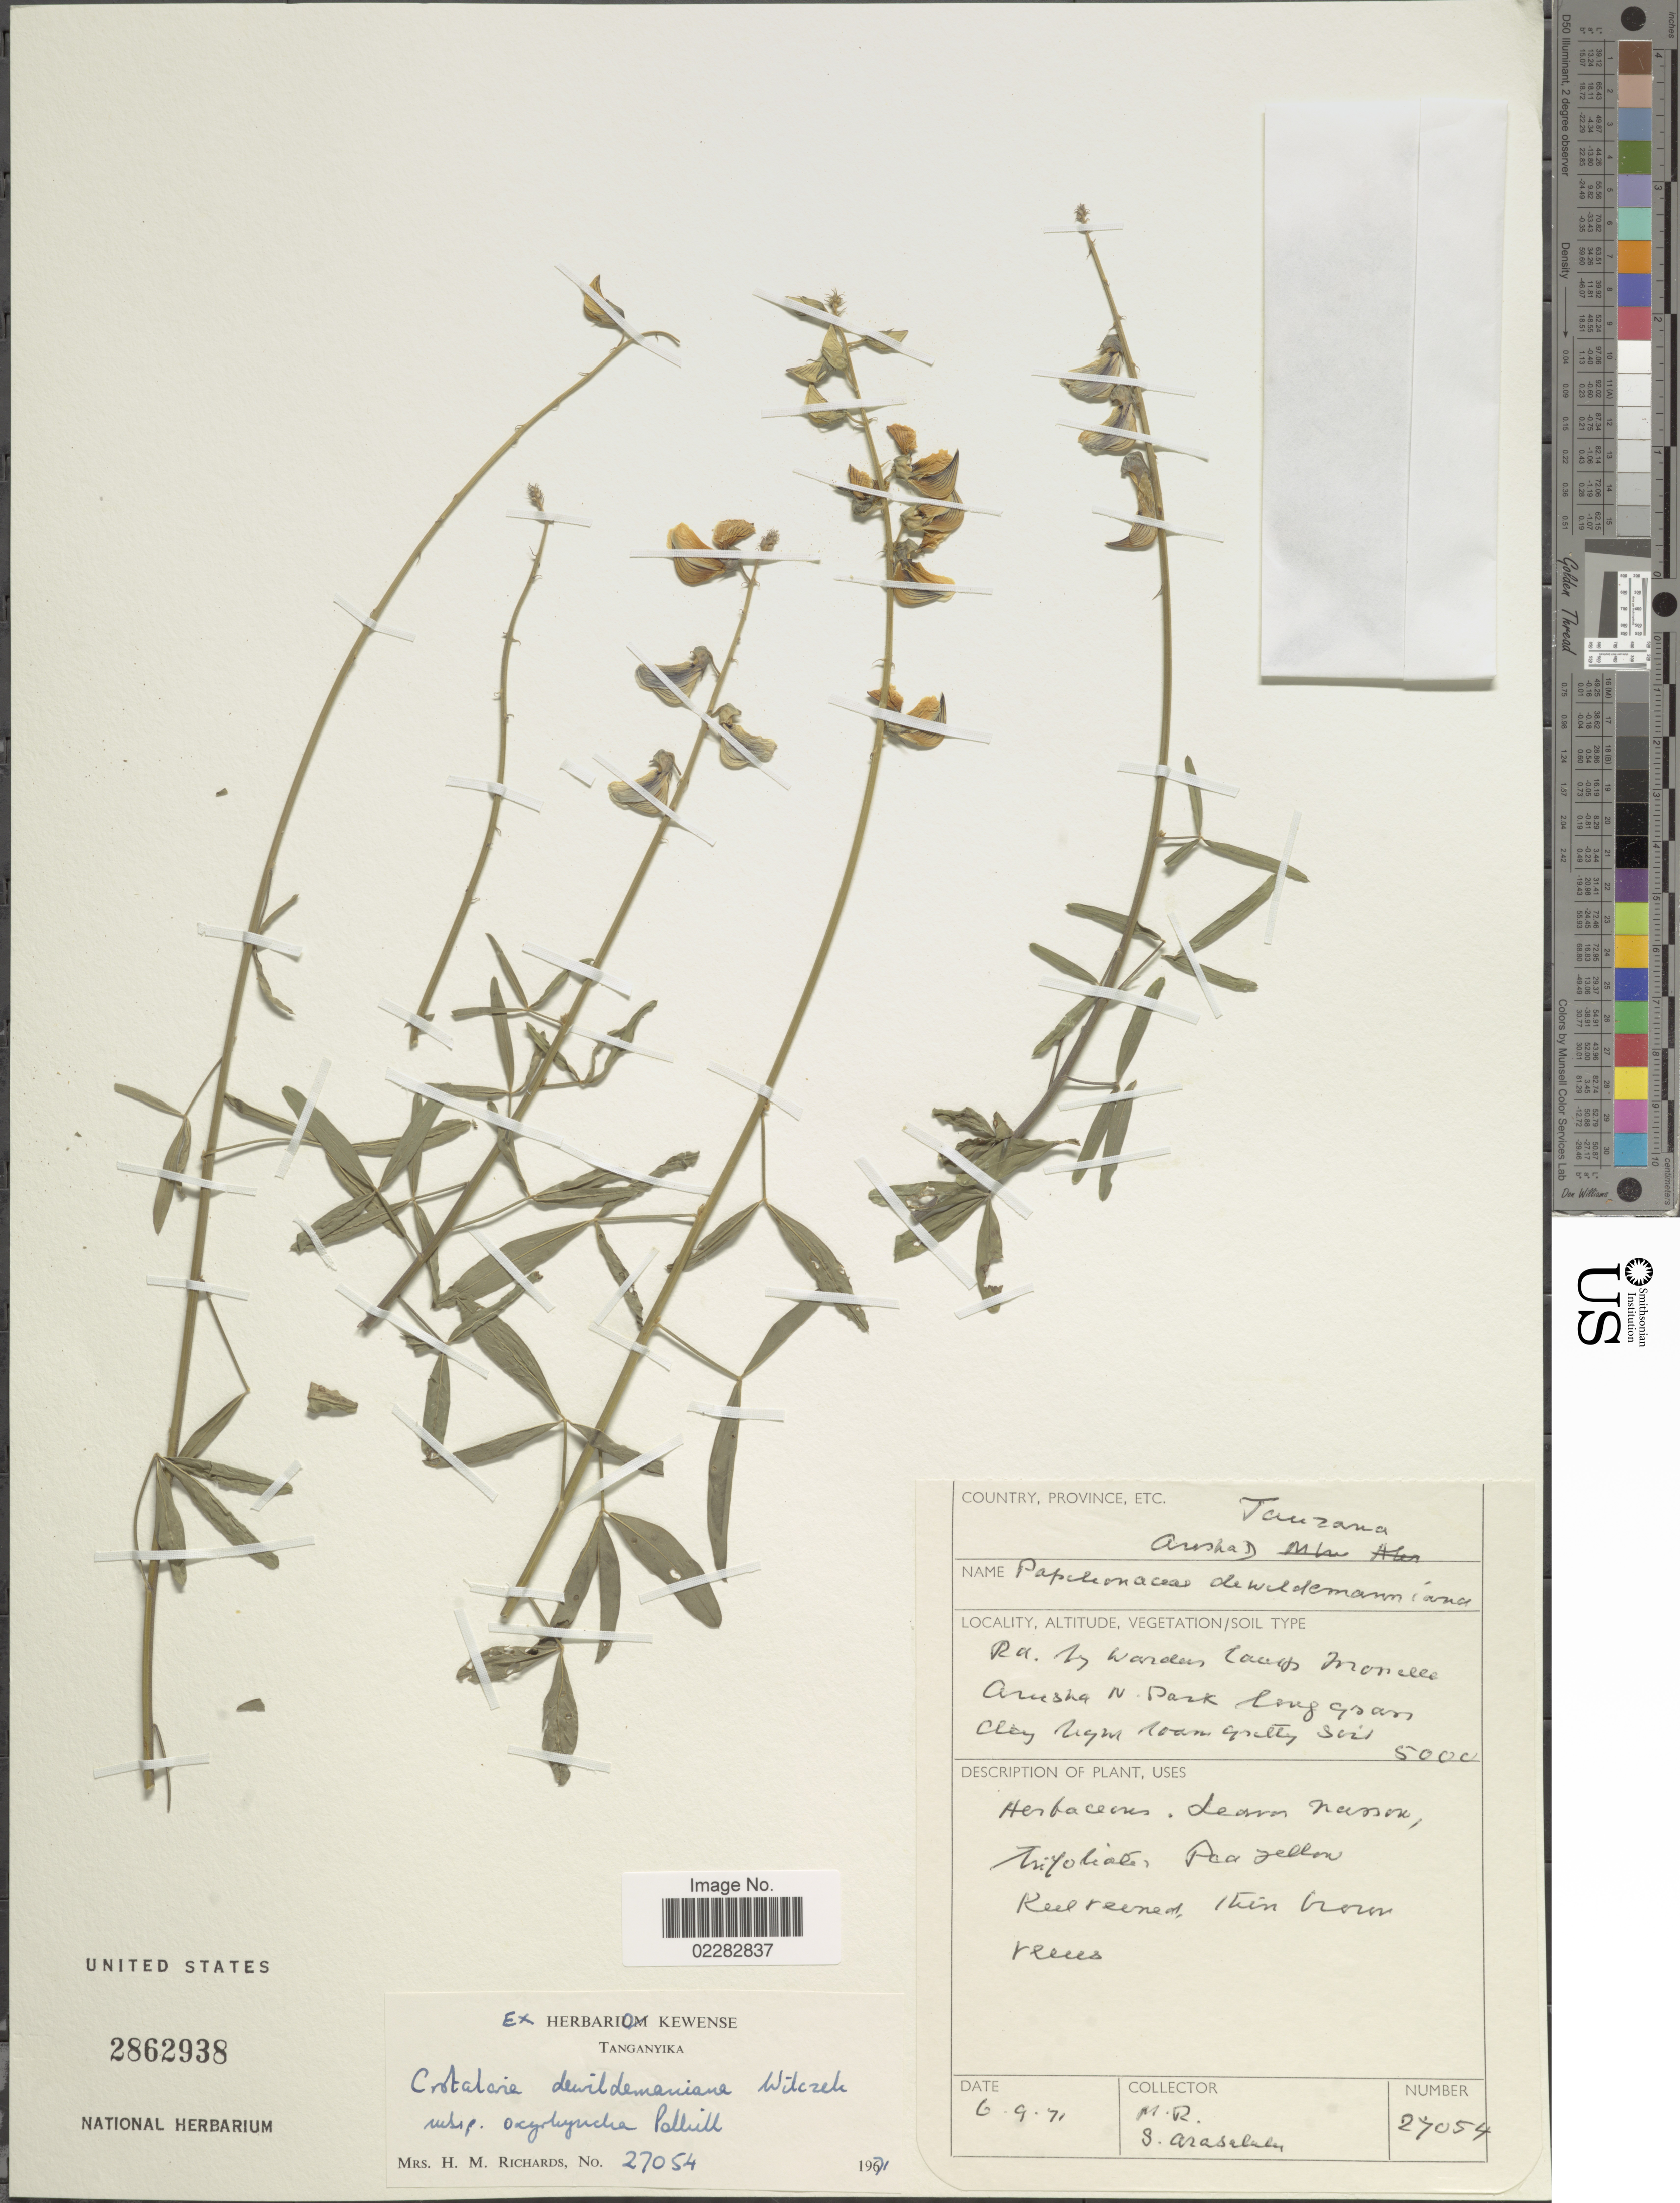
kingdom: Plantae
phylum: Tracheophyta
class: Magnoliopsida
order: Fabales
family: Fabaceae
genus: Crotalaria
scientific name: Crotalaria damarensis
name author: Engl.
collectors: H. Richards & S. Arasululu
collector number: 27054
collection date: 1971-09-06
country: Tanzania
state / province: Arusha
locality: Rd. by warden camp Moncelle Arusha N. Park. [interpreted]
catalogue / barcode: US 2862938